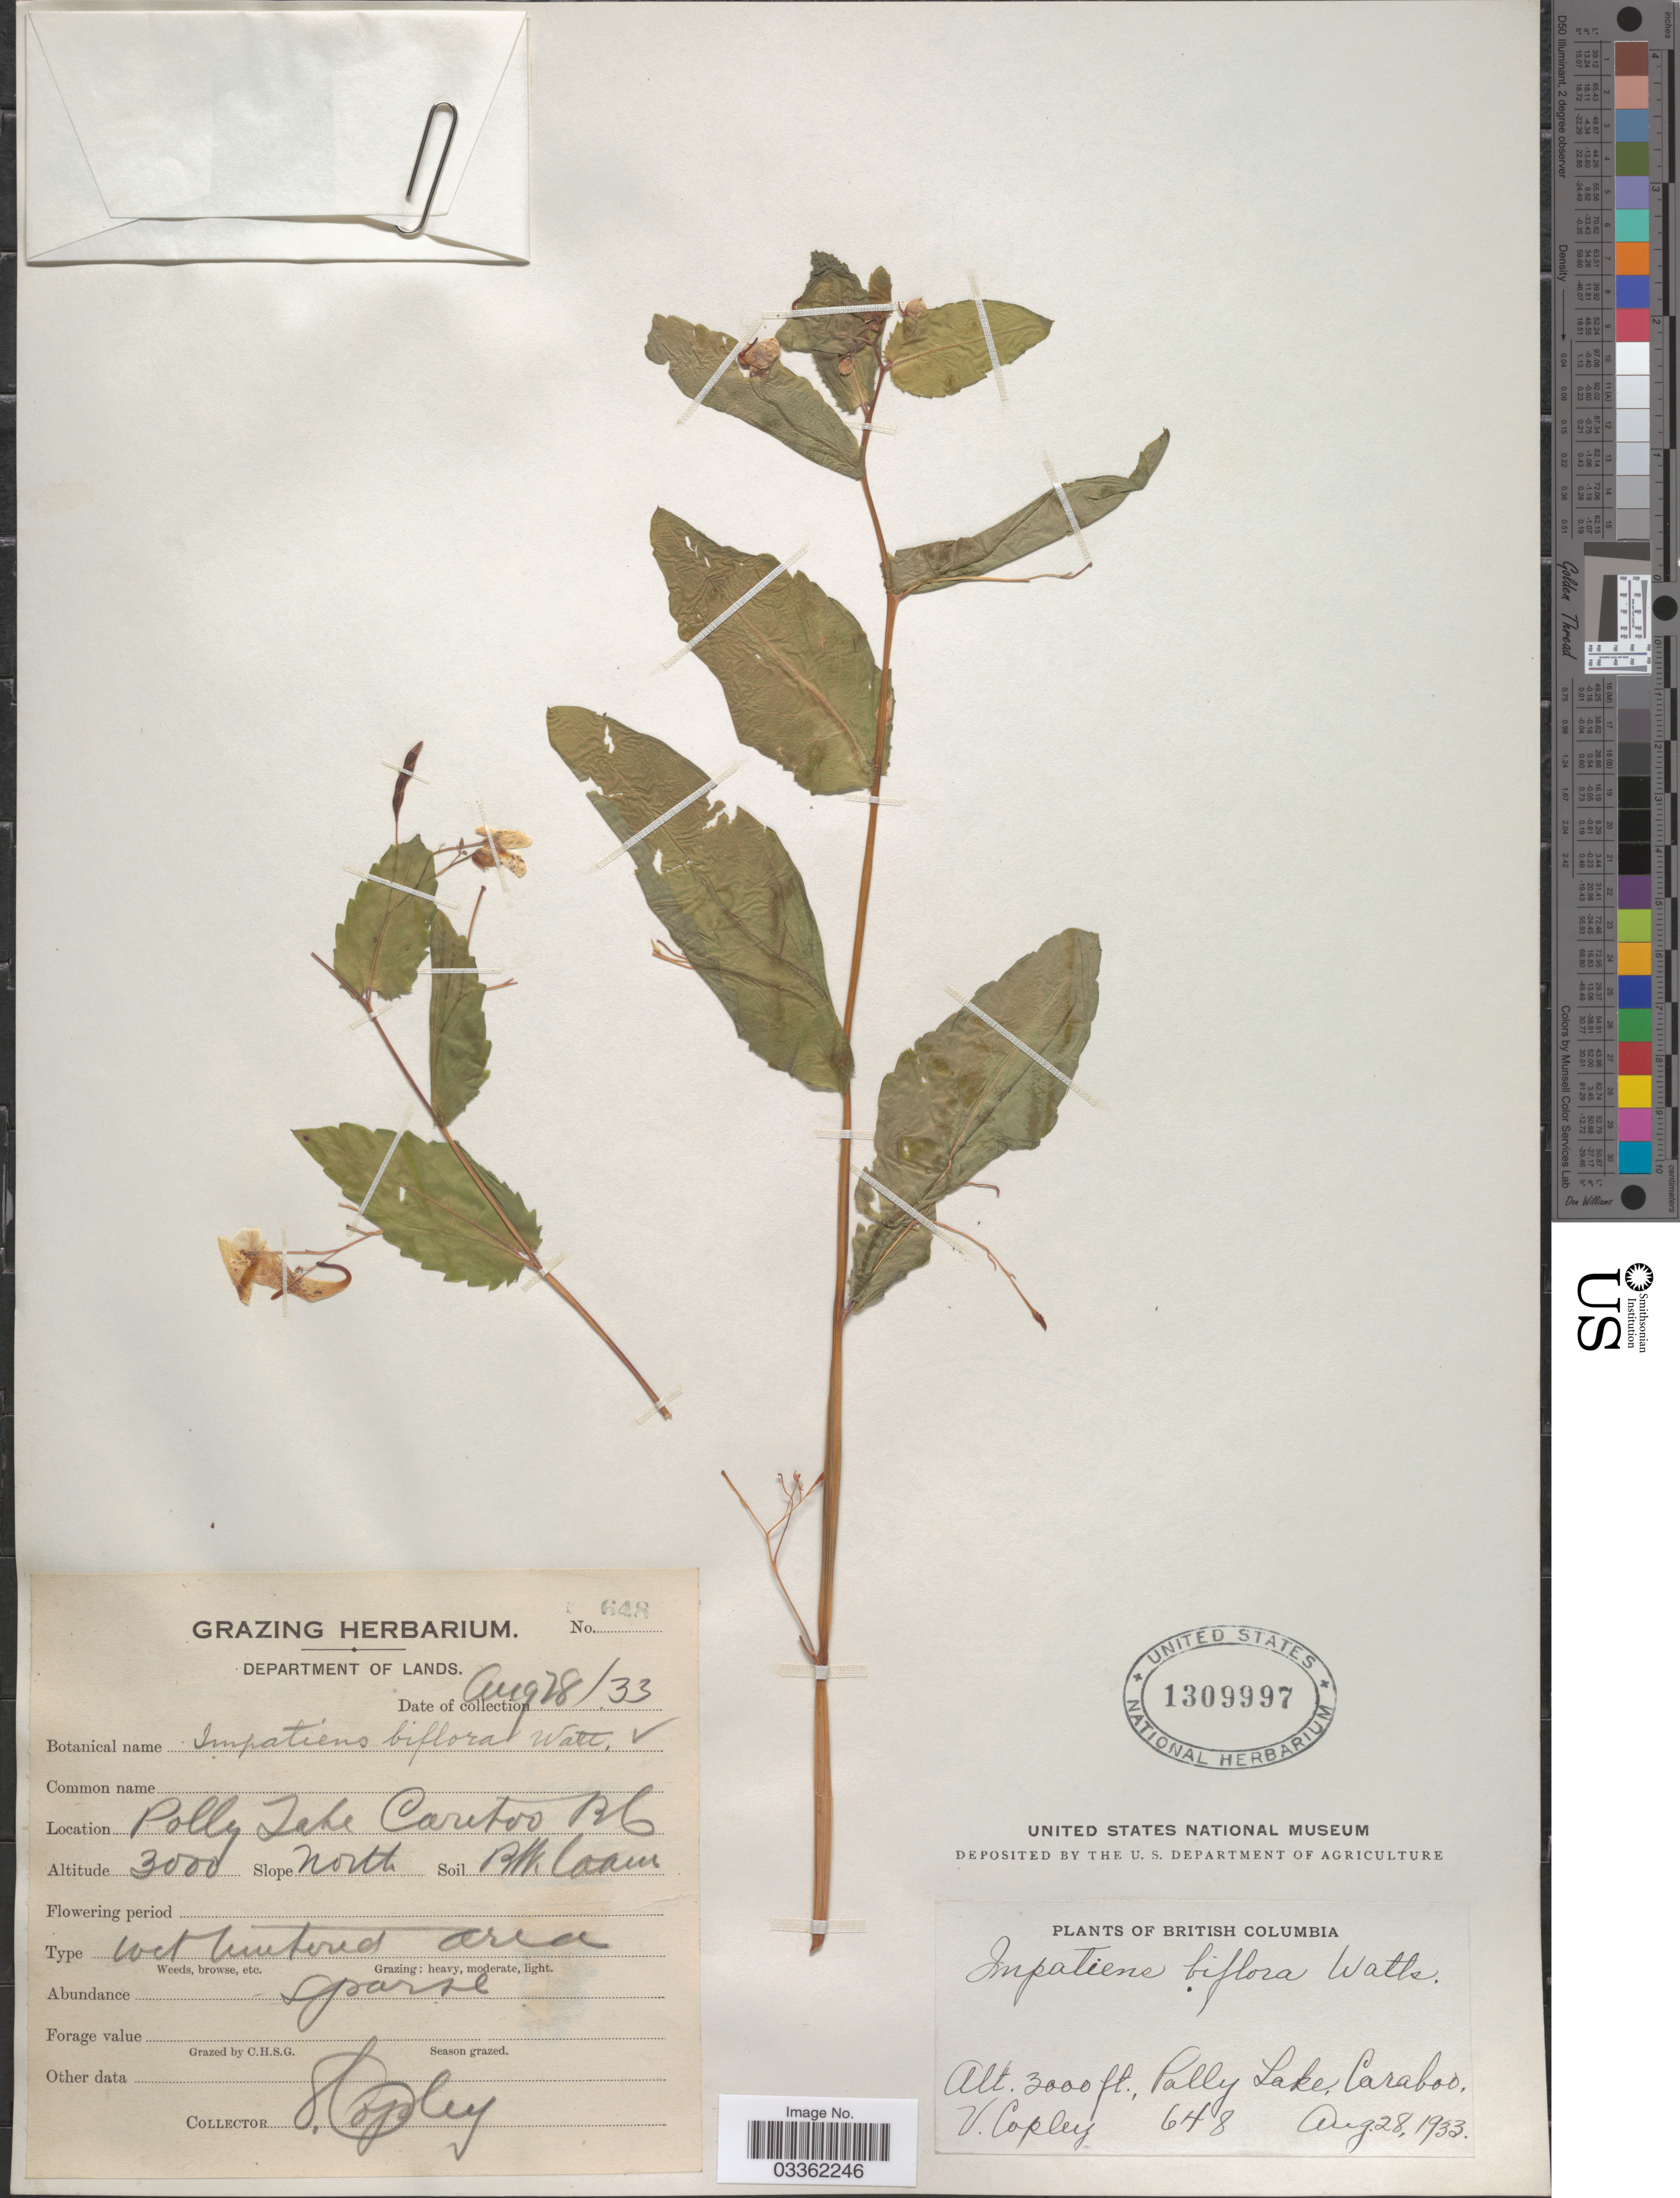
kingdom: Plantae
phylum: Tracheophyta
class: Magnoliopsida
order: Ericales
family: Balsaminaceae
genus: Impatiens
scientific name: Impatiens capensis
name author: Meerb.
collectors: V. Copley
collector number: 648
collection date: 1933-08-28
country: Canada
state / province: British Columbia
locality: Polly Lake, Caraboo.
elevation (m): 914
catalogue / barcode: US 1309997